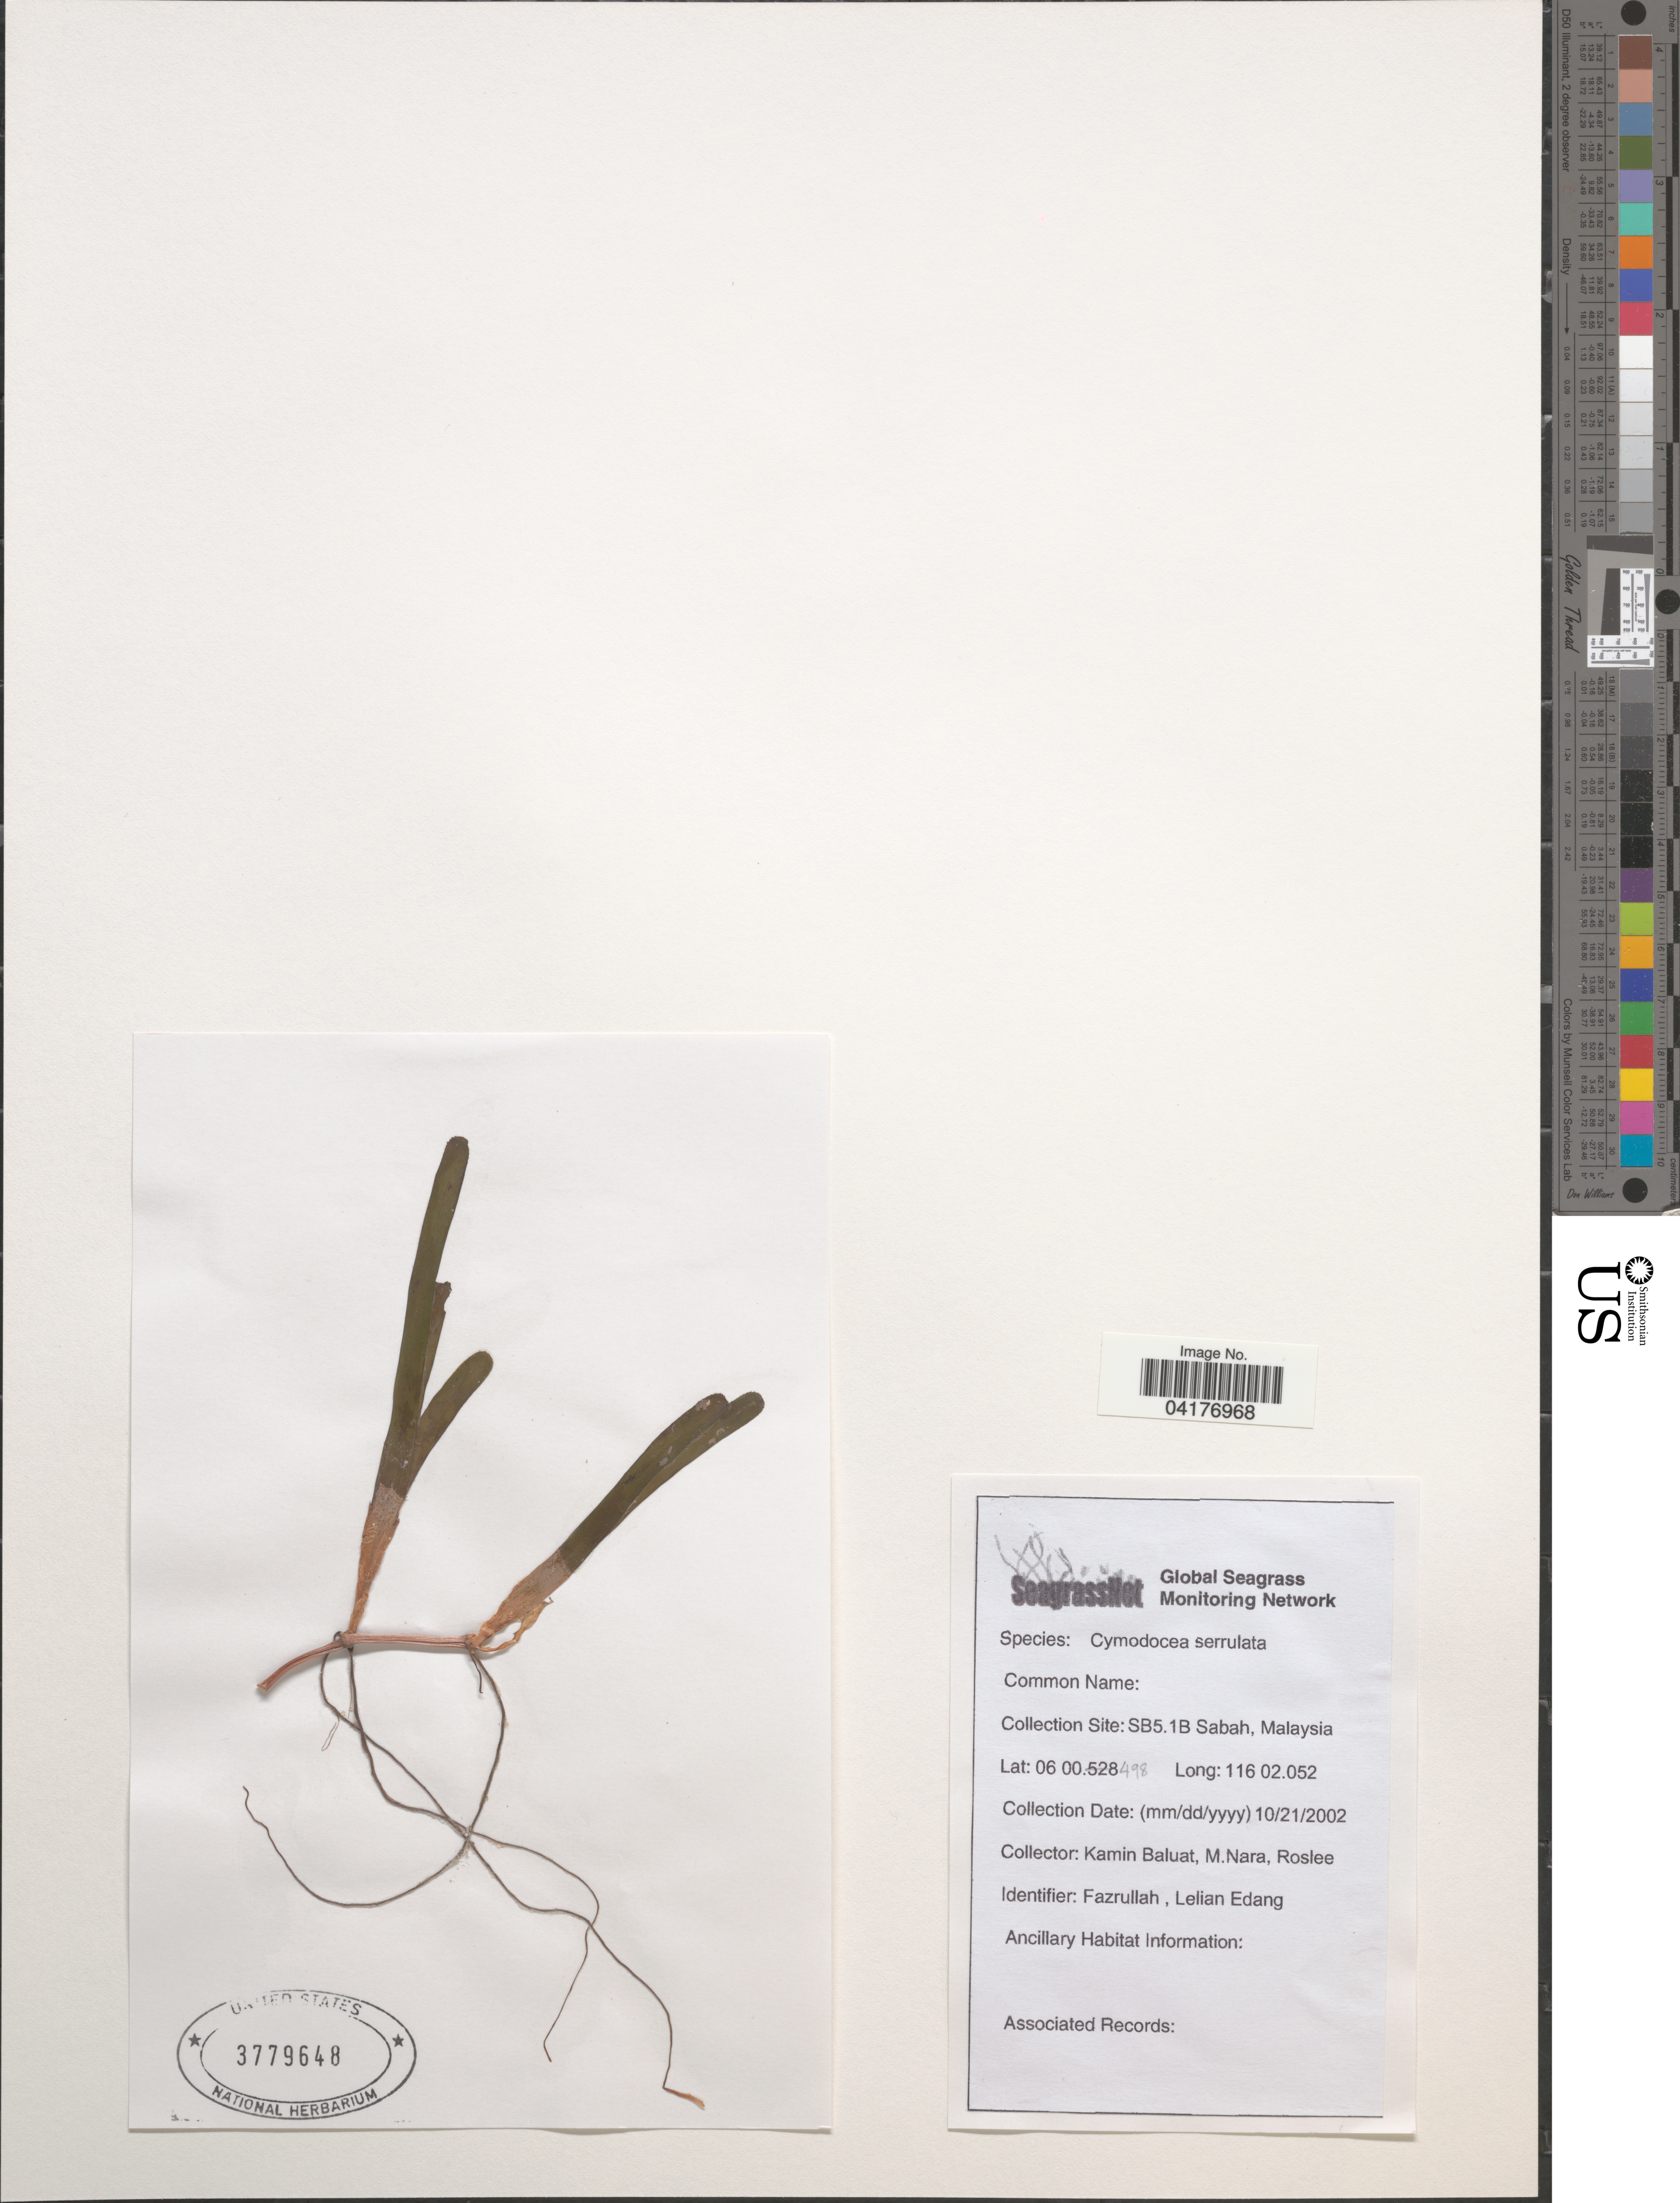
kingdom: Plantae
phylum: Tracheophyta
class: Liliopsida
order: Alismatales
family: Cymodoceaceae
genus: Cymodocea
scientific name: Cymodocea serrulata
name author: (R. Br.) Magnus & Ashers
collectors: K. Baluat, M. Nara & Roslee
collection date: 2002-10-21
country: Malaysia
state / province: Sabah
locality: Collection Site: SB5.1B Sabah, Malaysia.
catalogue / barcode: US 3779648